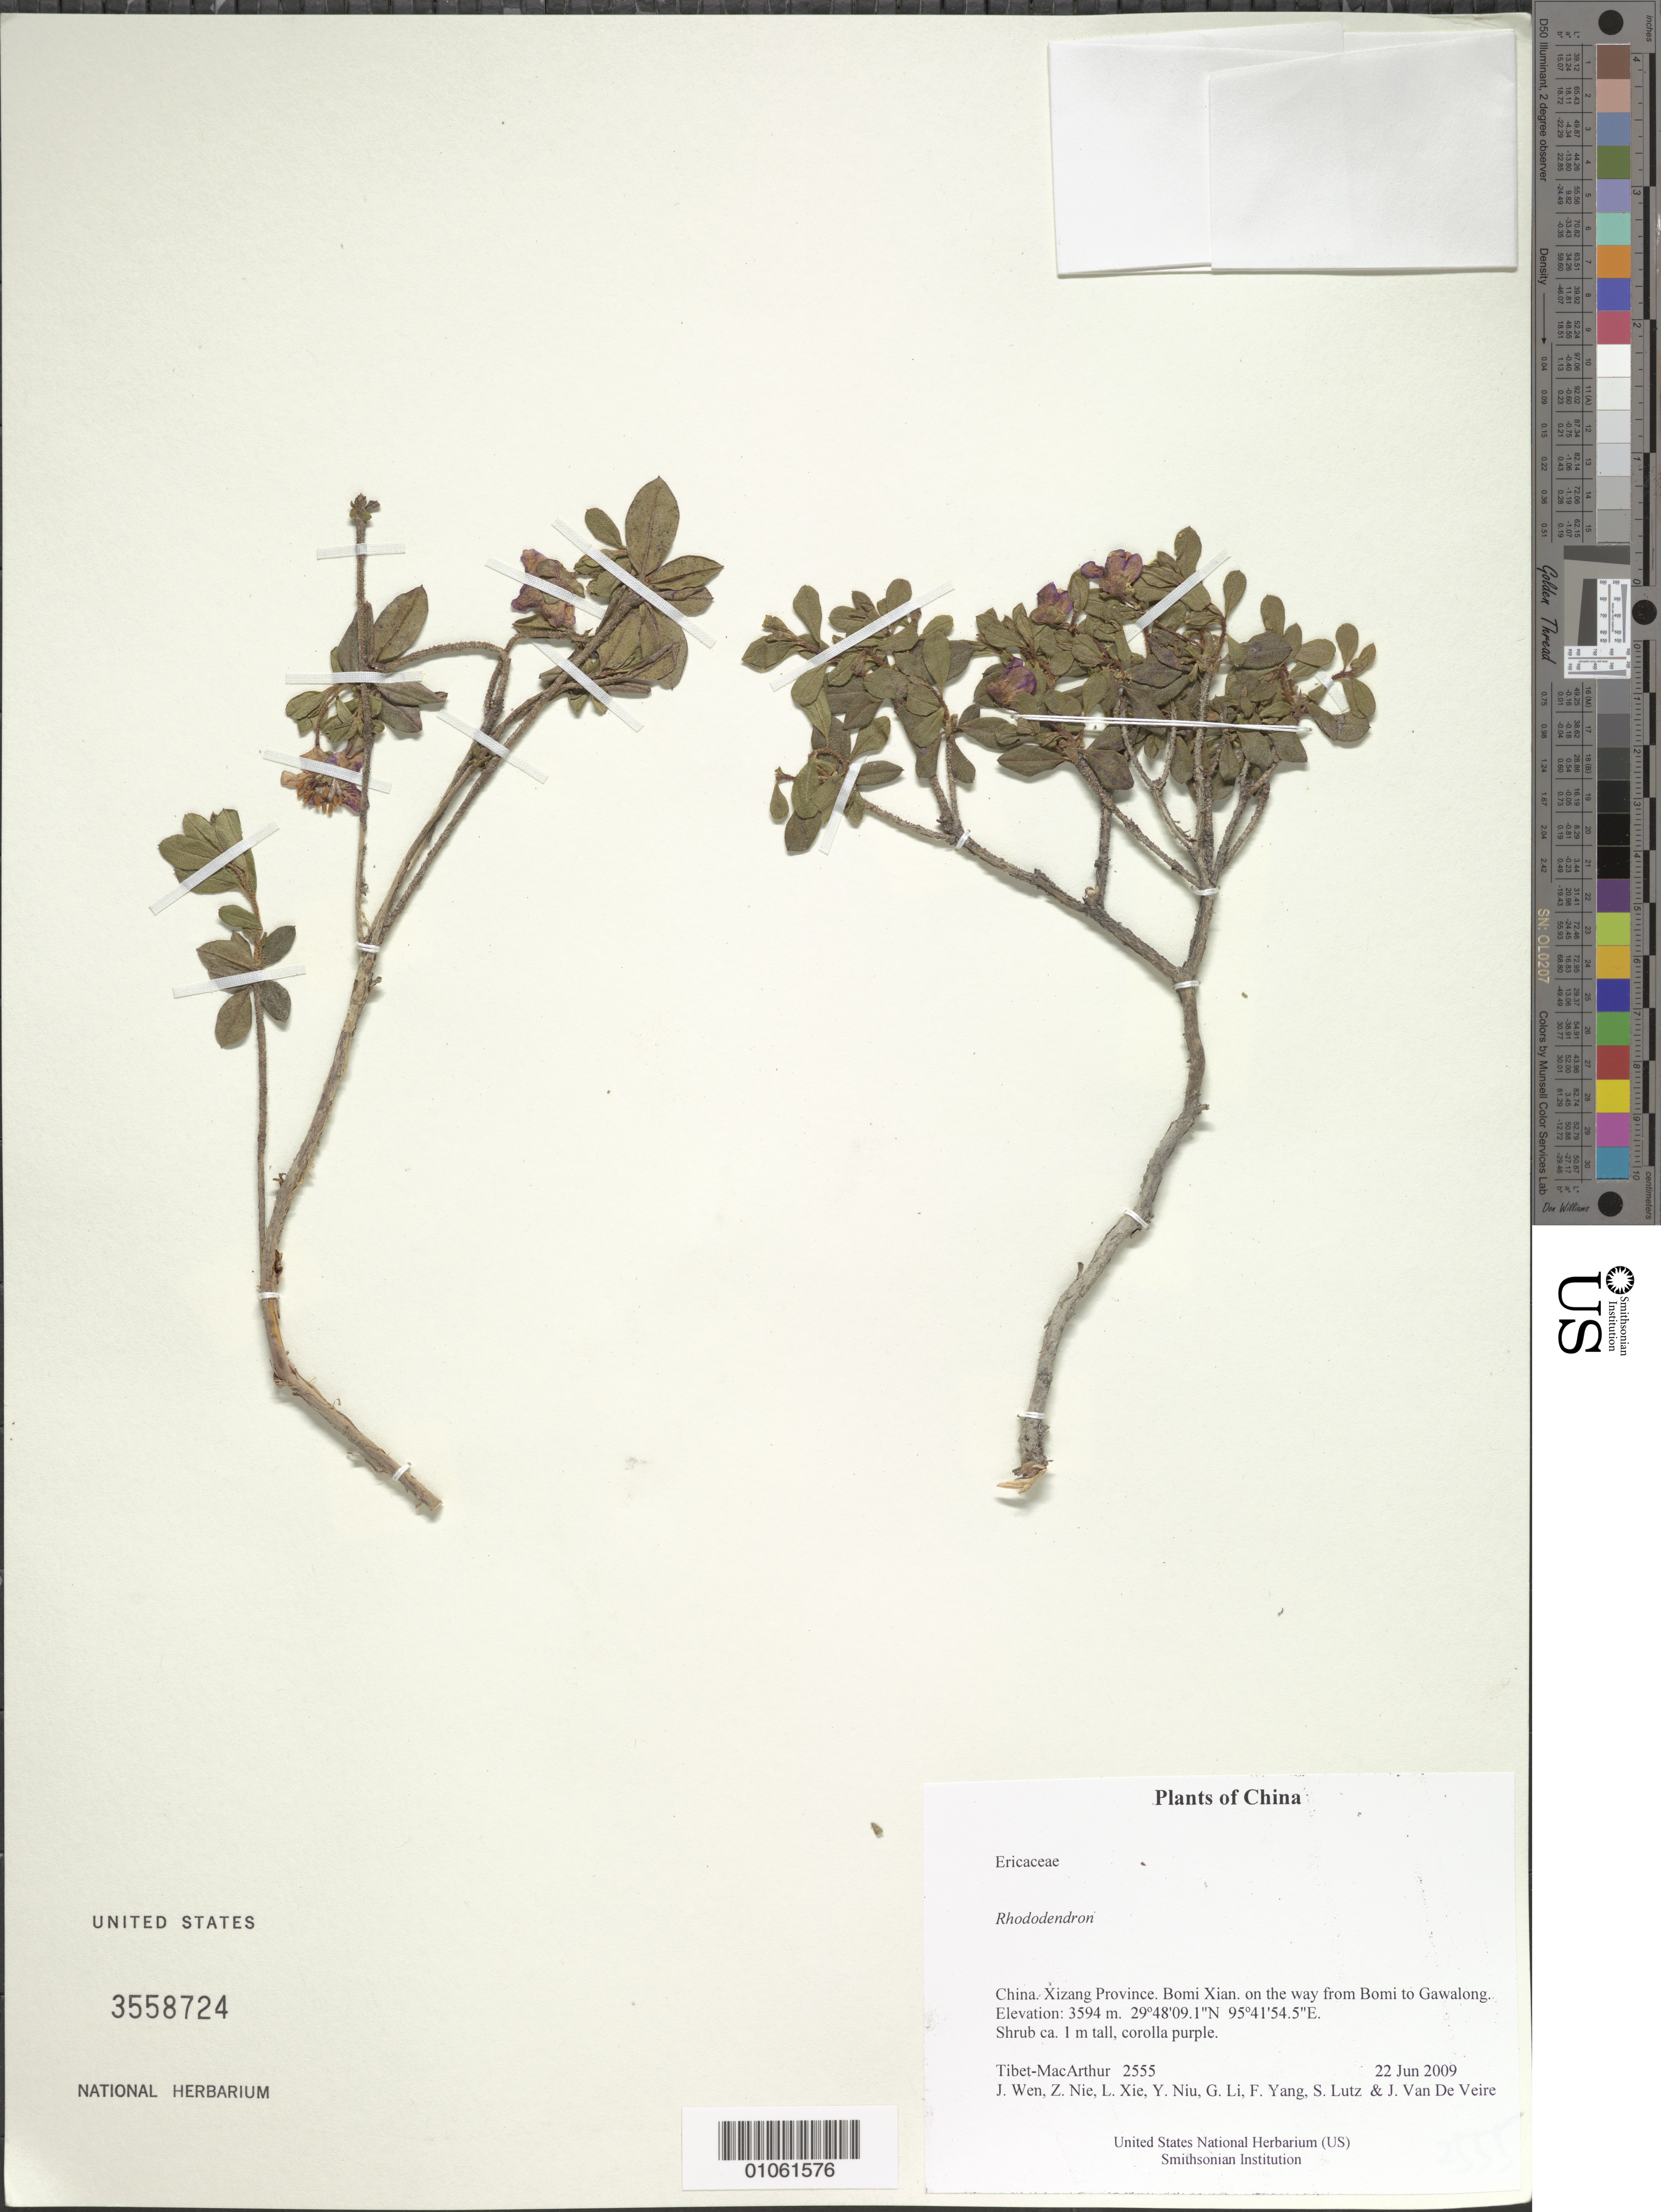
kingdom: Plantae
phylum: Tracheophyta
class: Magnoliopsida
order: Ericales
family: Ericaceae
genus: Rhododendron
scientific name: Rhododendron sp.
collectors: Tibet-MacArthur, J. Wen, Z. Nie, L. Xie, Y. Niu, G. Li, F. Yang, S. Lutz & J. Van De Veire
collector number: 2555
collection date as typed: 22 Jun 2009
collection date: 2009-06-22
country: China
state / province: Xizang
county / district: Bomi Xian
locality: on the way from Bomi to Gawalong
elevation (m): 3594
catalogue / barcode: US 3558724